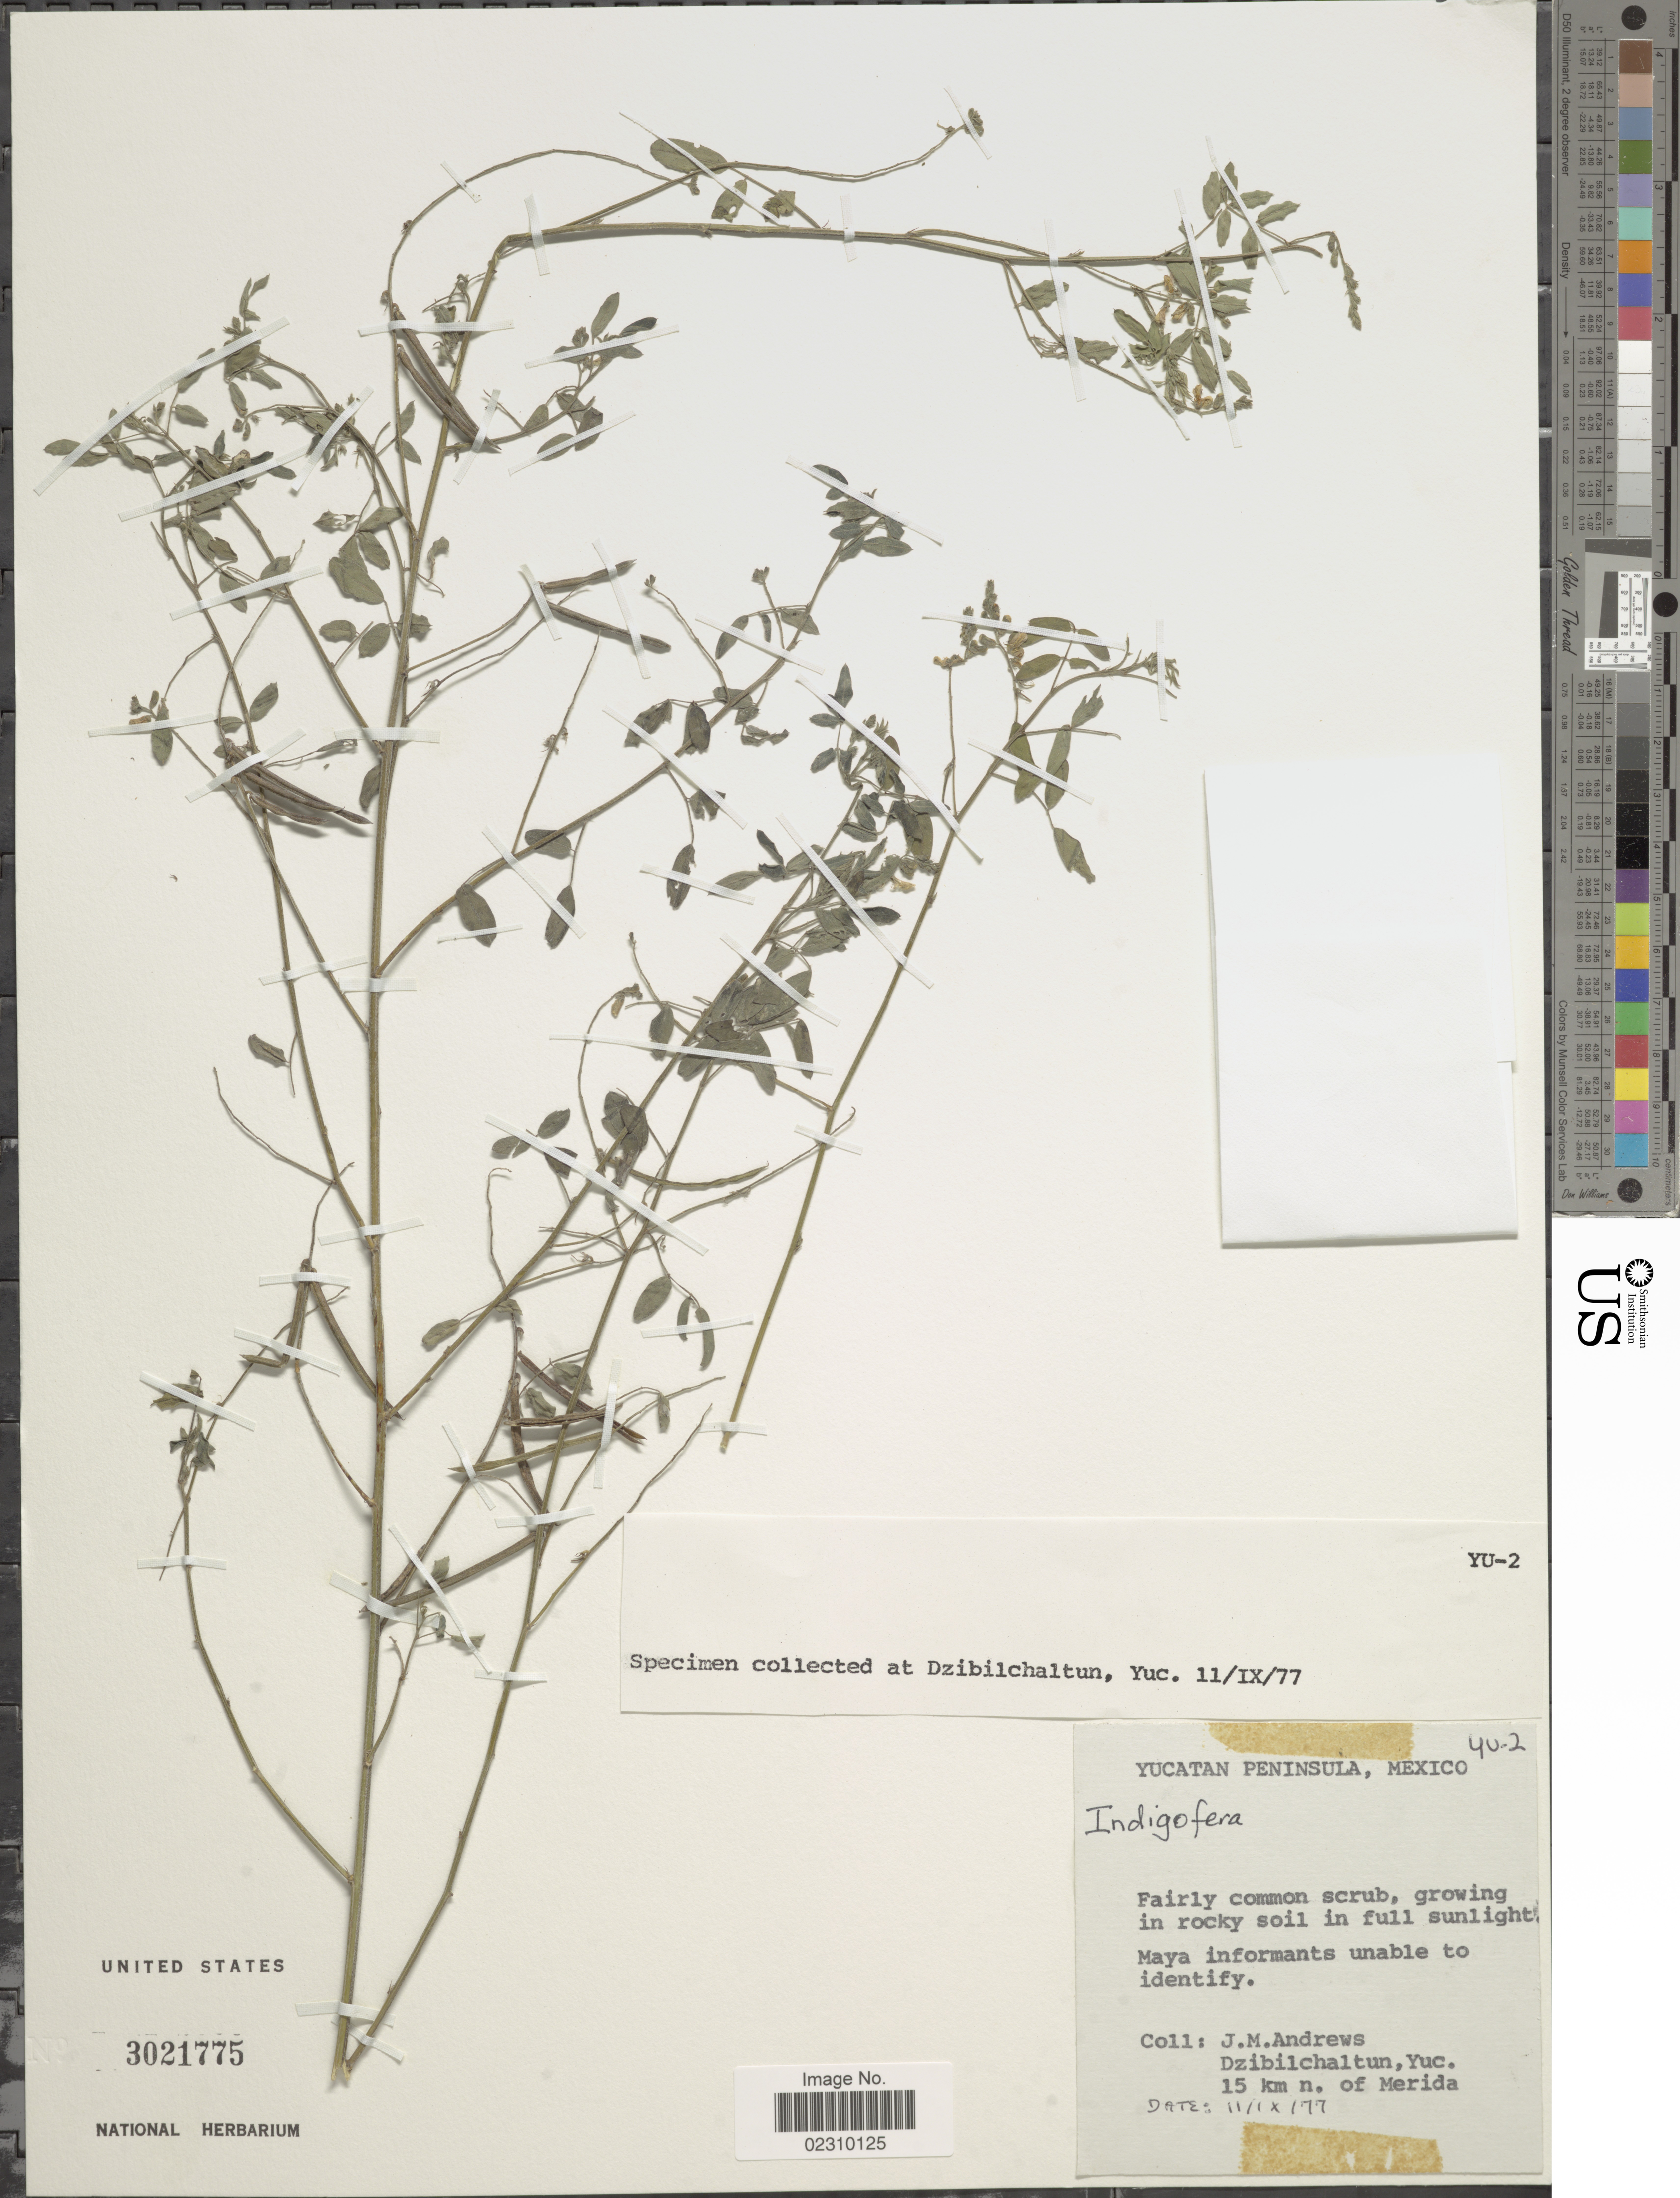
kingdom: Plantae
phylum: Tracheophyta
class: Magnoliopsida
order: Fabales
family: Fabaceae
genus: Indigofera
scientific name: Indigofera sp.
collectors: J. M. Andrews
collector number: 402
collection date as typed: Transcribed d/m/y: 11/9/77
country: Mexico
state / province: Yucatán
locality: Dzibilchaltun, Yuc. 15 km N. of Merida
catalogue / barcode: US 3021775